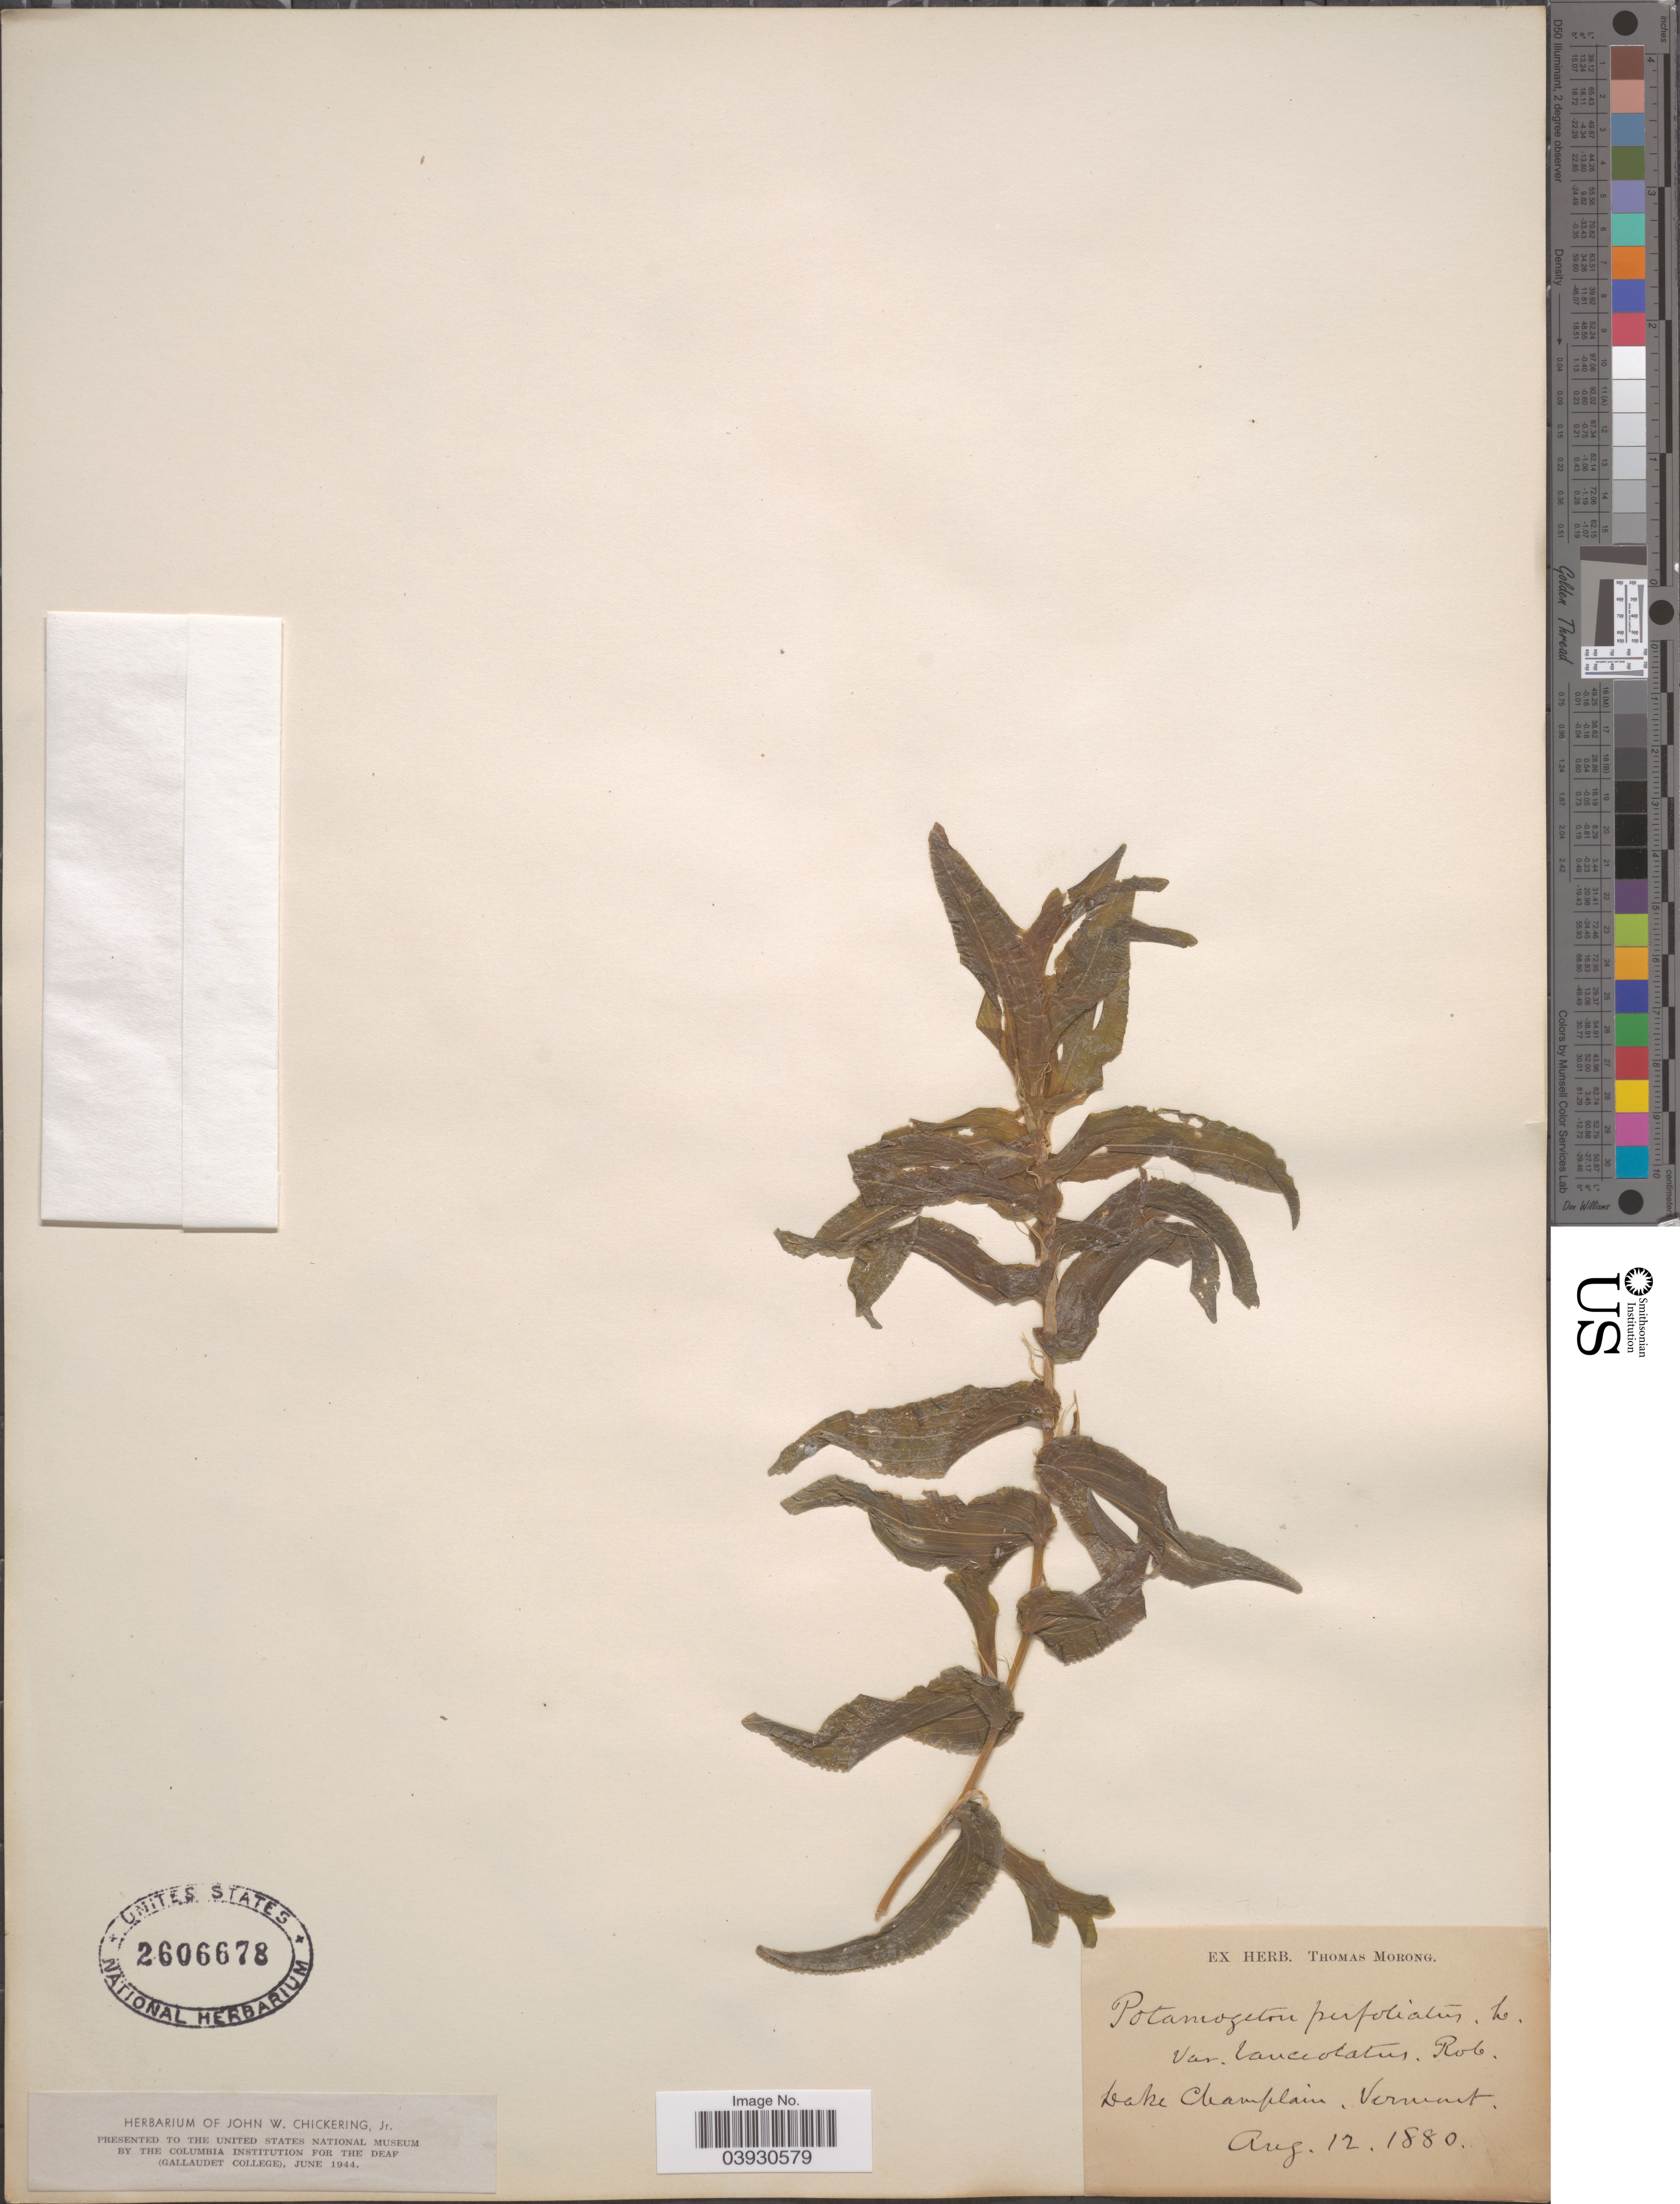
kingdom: Plantae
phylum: Tracheophyta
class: Liliopsida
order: Alismatales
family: Potamogetonaceae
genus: Potamogeton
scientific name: Potamogeton perfoliatus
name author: L.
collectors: ex Herb. T. Morong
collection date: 1880-08-12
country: United States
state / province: Vermont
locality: Lake Champlain.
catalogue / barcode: US 2606678